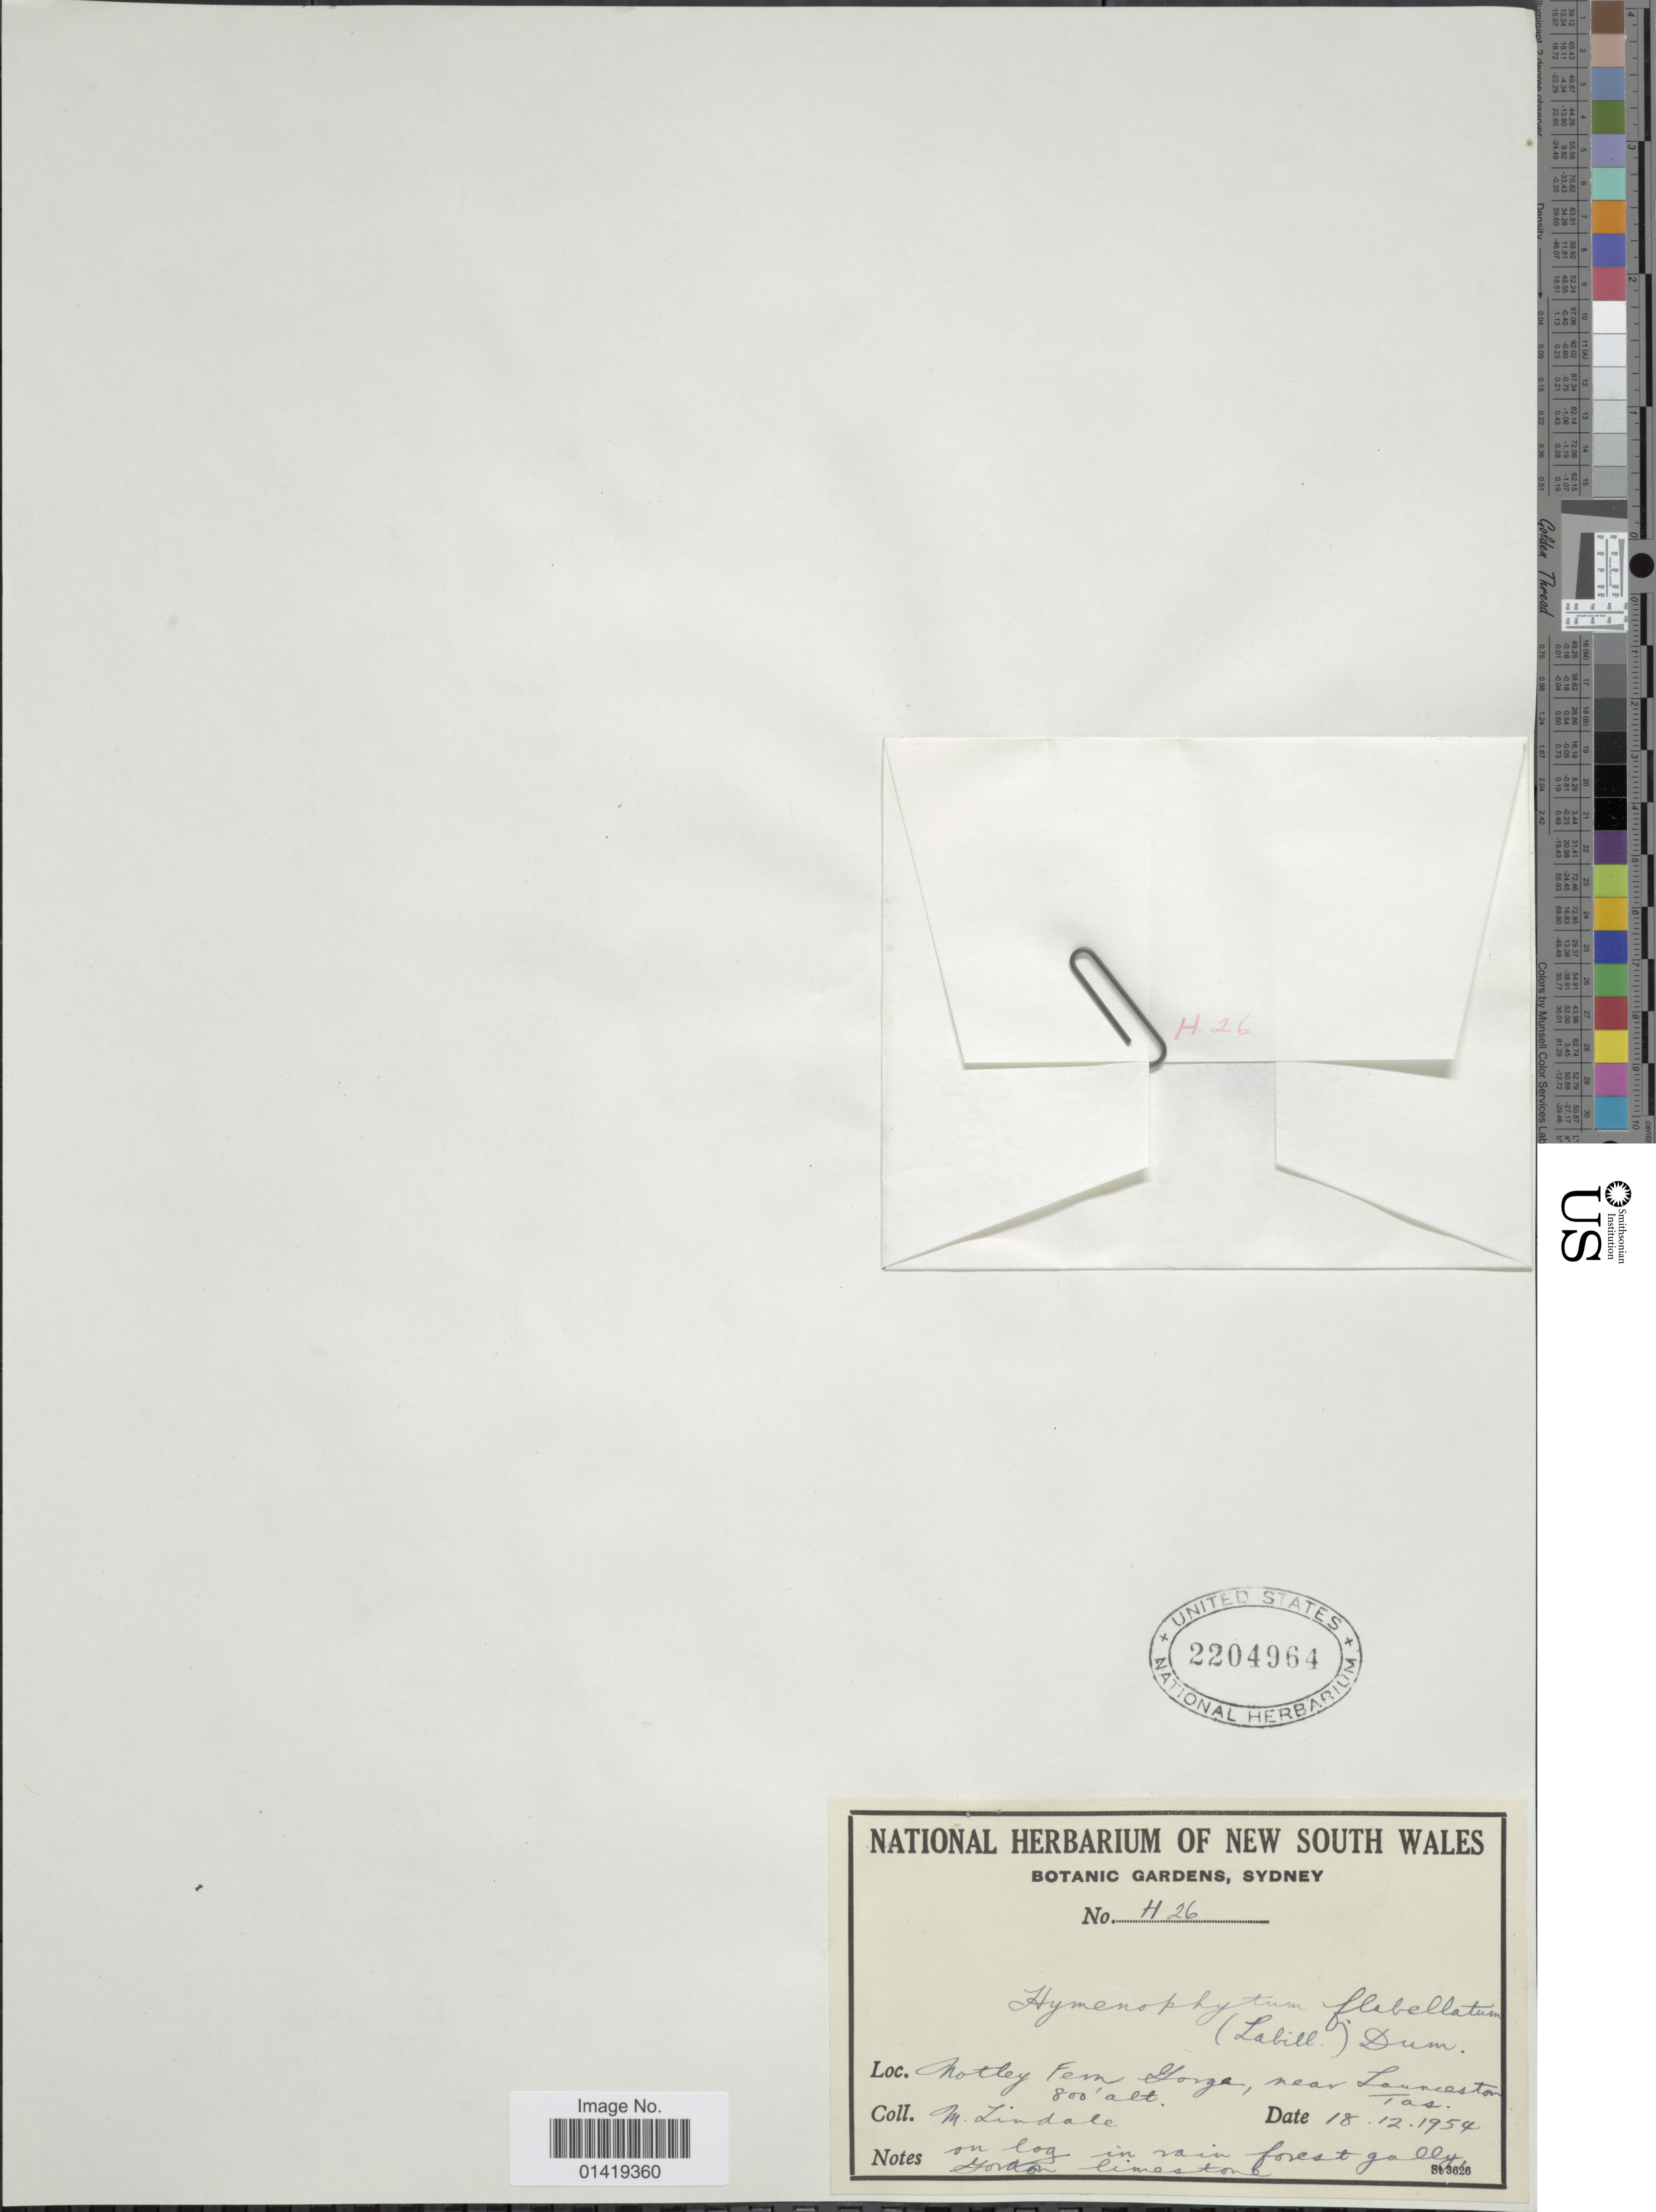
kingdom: Plantae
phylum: Tracheophyta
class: Polypodiopsida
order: Hymenophyllales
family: Hymenophyllaceae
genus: Hymenophyllum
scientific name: Hymenophyllum flabellatum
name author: Labill.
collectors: M. Lindale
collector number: H26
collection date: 1954-12-18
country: Australia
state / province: Tasmania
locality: Notley Fern Gorge near Launceston Tas.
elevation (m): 244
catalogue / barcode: US 2204964